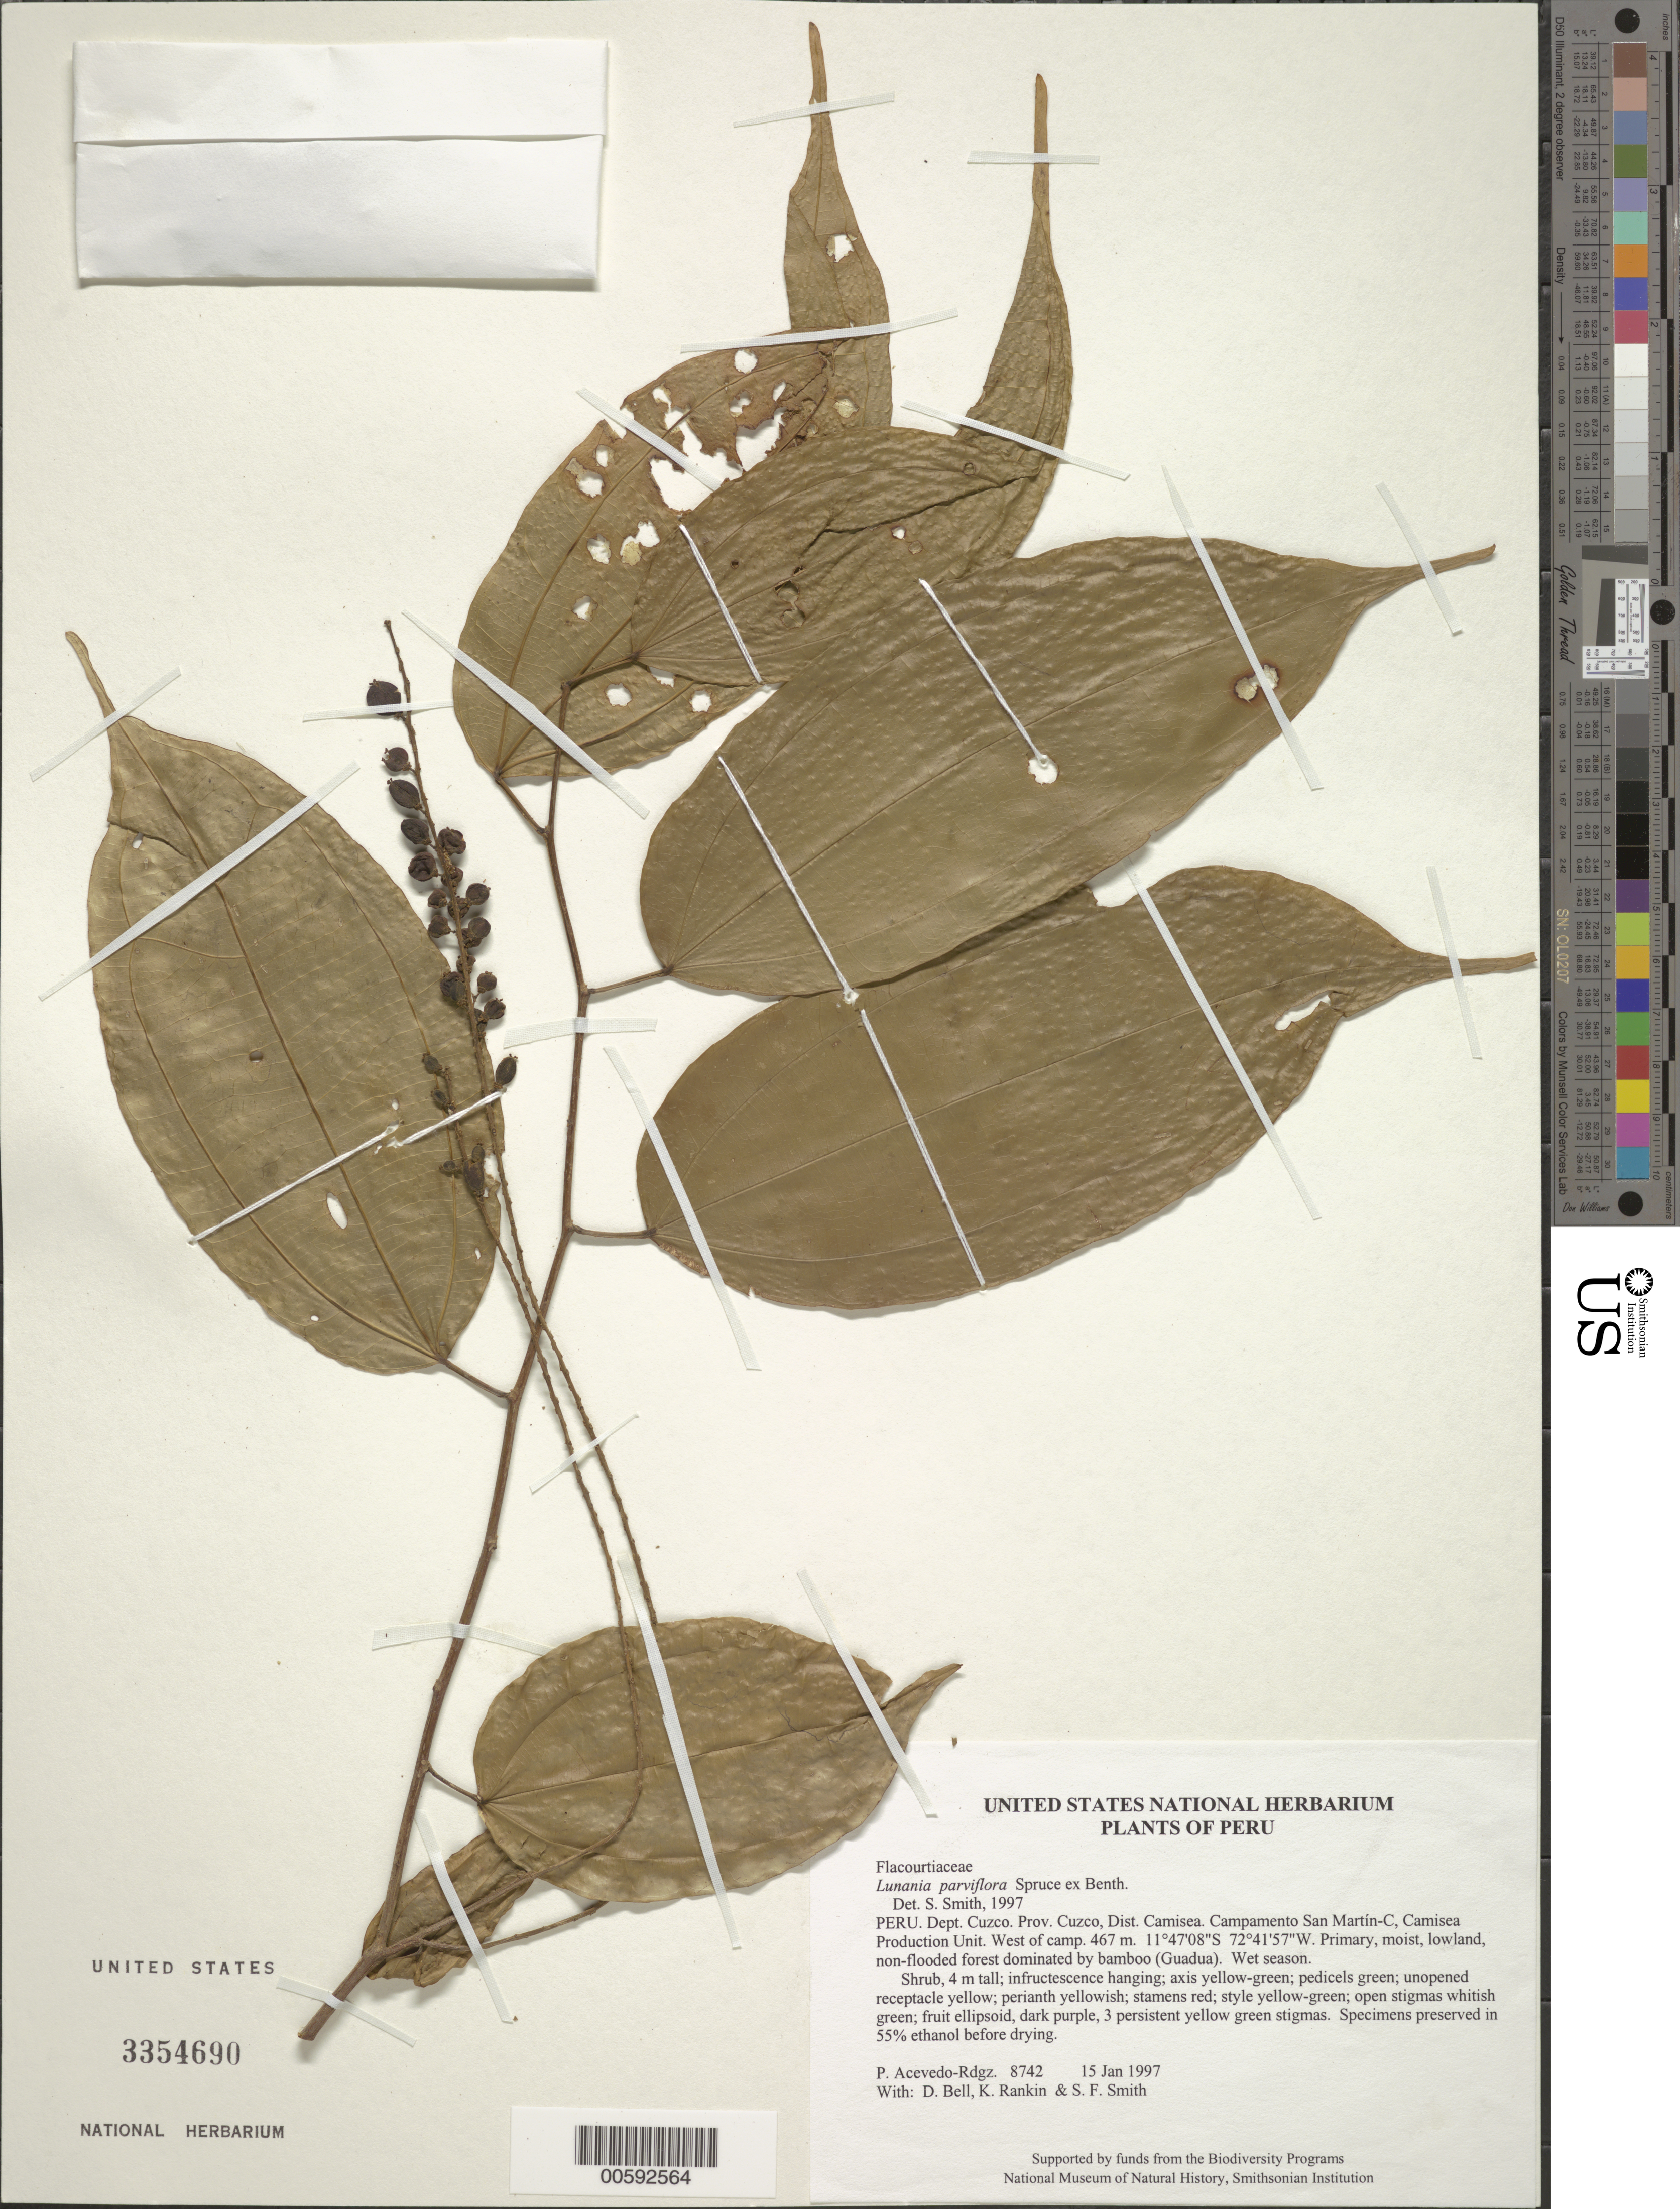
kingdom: Plantae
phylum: Tracheophyta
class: Magnoliopsida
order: Malpighiales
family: Salicaceae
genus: Lunania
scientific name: Lunania parviflora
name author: Spruce ex Benth.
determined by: Smith, Stephen F., (US), NMNH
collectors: P. Acevedo-Rodr., D. A. Bell, K. B. Rankin & S.F. Smith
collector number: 8742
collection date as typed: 15 Jan 1997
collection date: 1997-01-15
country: Peru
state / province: Cusco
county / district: Cusco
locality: Districto Camisea, Campamento San Martín-C, Camisea Production Unit. West of camp.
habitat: Primary, moist, lowland, non-flooded forest dominated by bamboo (Guadua). Wet season.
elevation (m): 467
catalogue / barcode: US 3354690